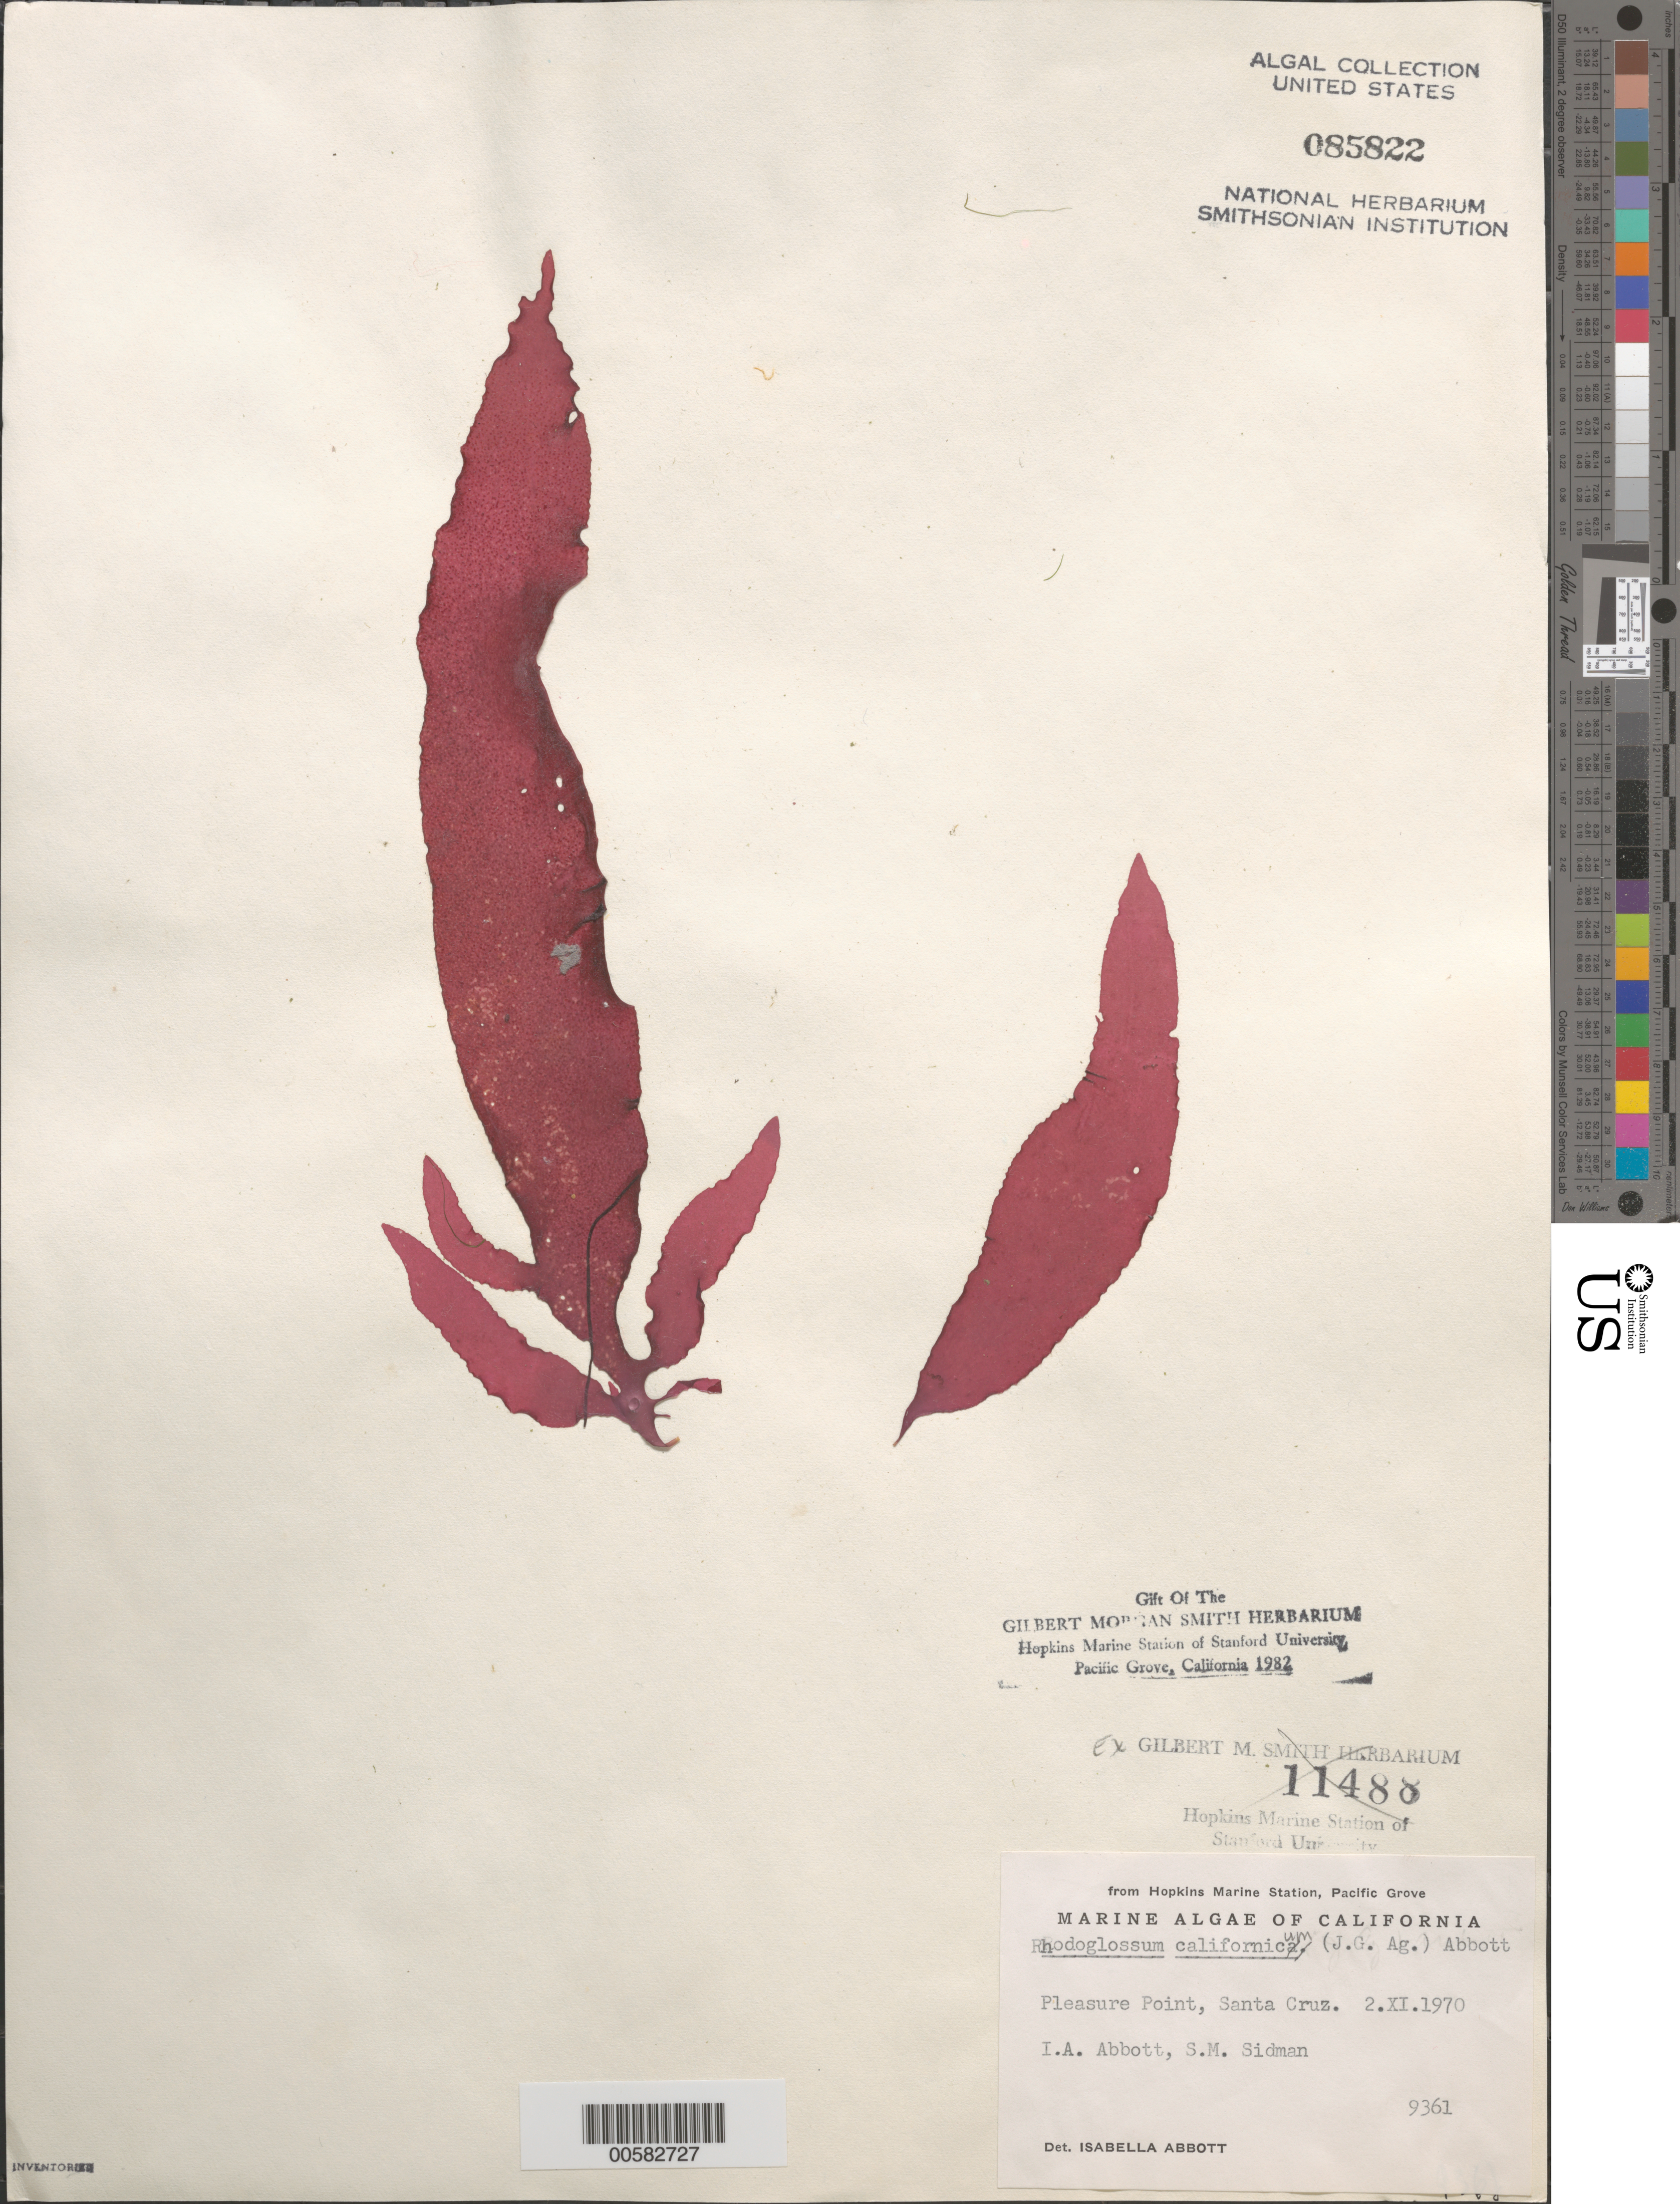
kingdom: Plantae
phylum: Rhodophyta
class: Florideophyceae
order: Gigartinales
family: Gigartinaceae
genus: Mazzaella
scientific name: Mazzaella californica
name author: (J. Agardh) G. De Toni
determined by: Algae name updating Project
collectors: I. A. Abbott & S. Sidman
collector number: IAA 9361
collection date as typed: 02 Nov 1970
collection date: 1970-11-02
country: United States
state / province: California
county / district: Santa Cruz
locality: Pleasure Point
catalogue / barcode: US 85822